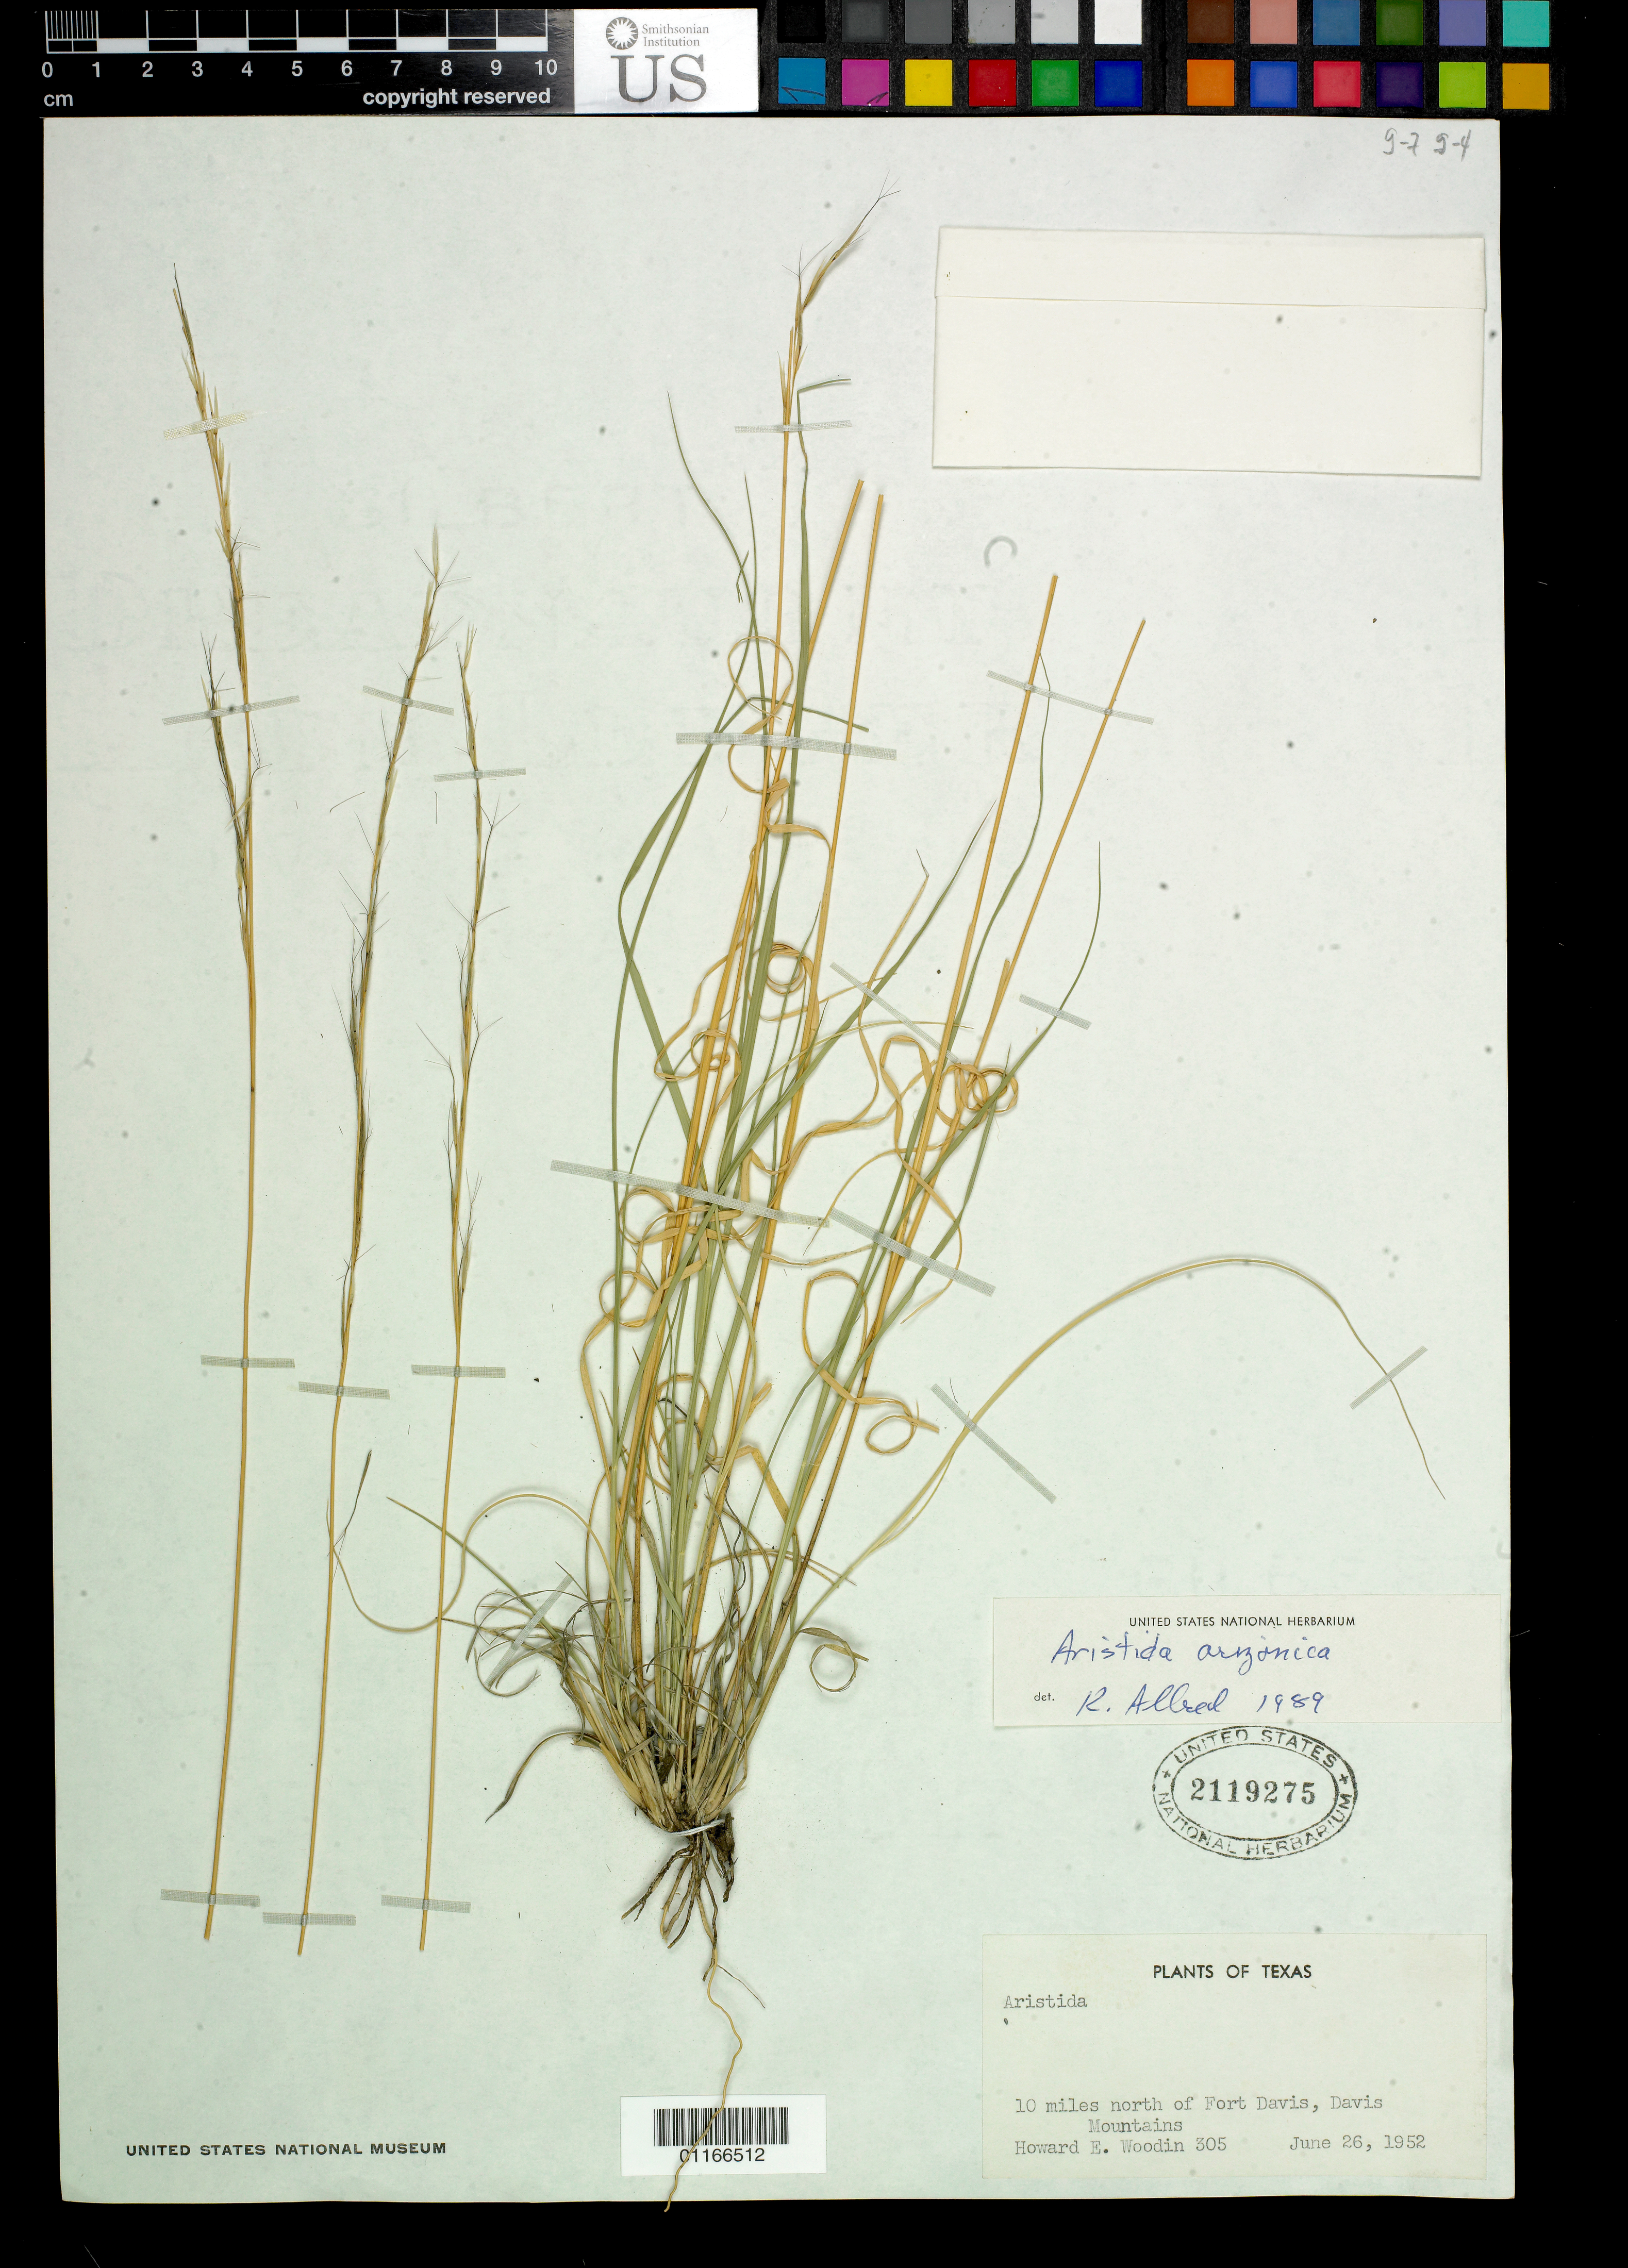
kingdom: Plantae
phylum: Tracheophyta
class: Liliopsida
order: Poales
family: Poaceae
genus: Aristida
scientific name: Aristida arizonica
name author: Vasey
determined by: Allred, K.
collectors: H. Woodin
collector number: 305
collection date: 1952-06-26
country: United States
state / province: Texas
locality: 10 miles north of Fort Davis, Davis Mountains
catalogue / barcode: US 2119275